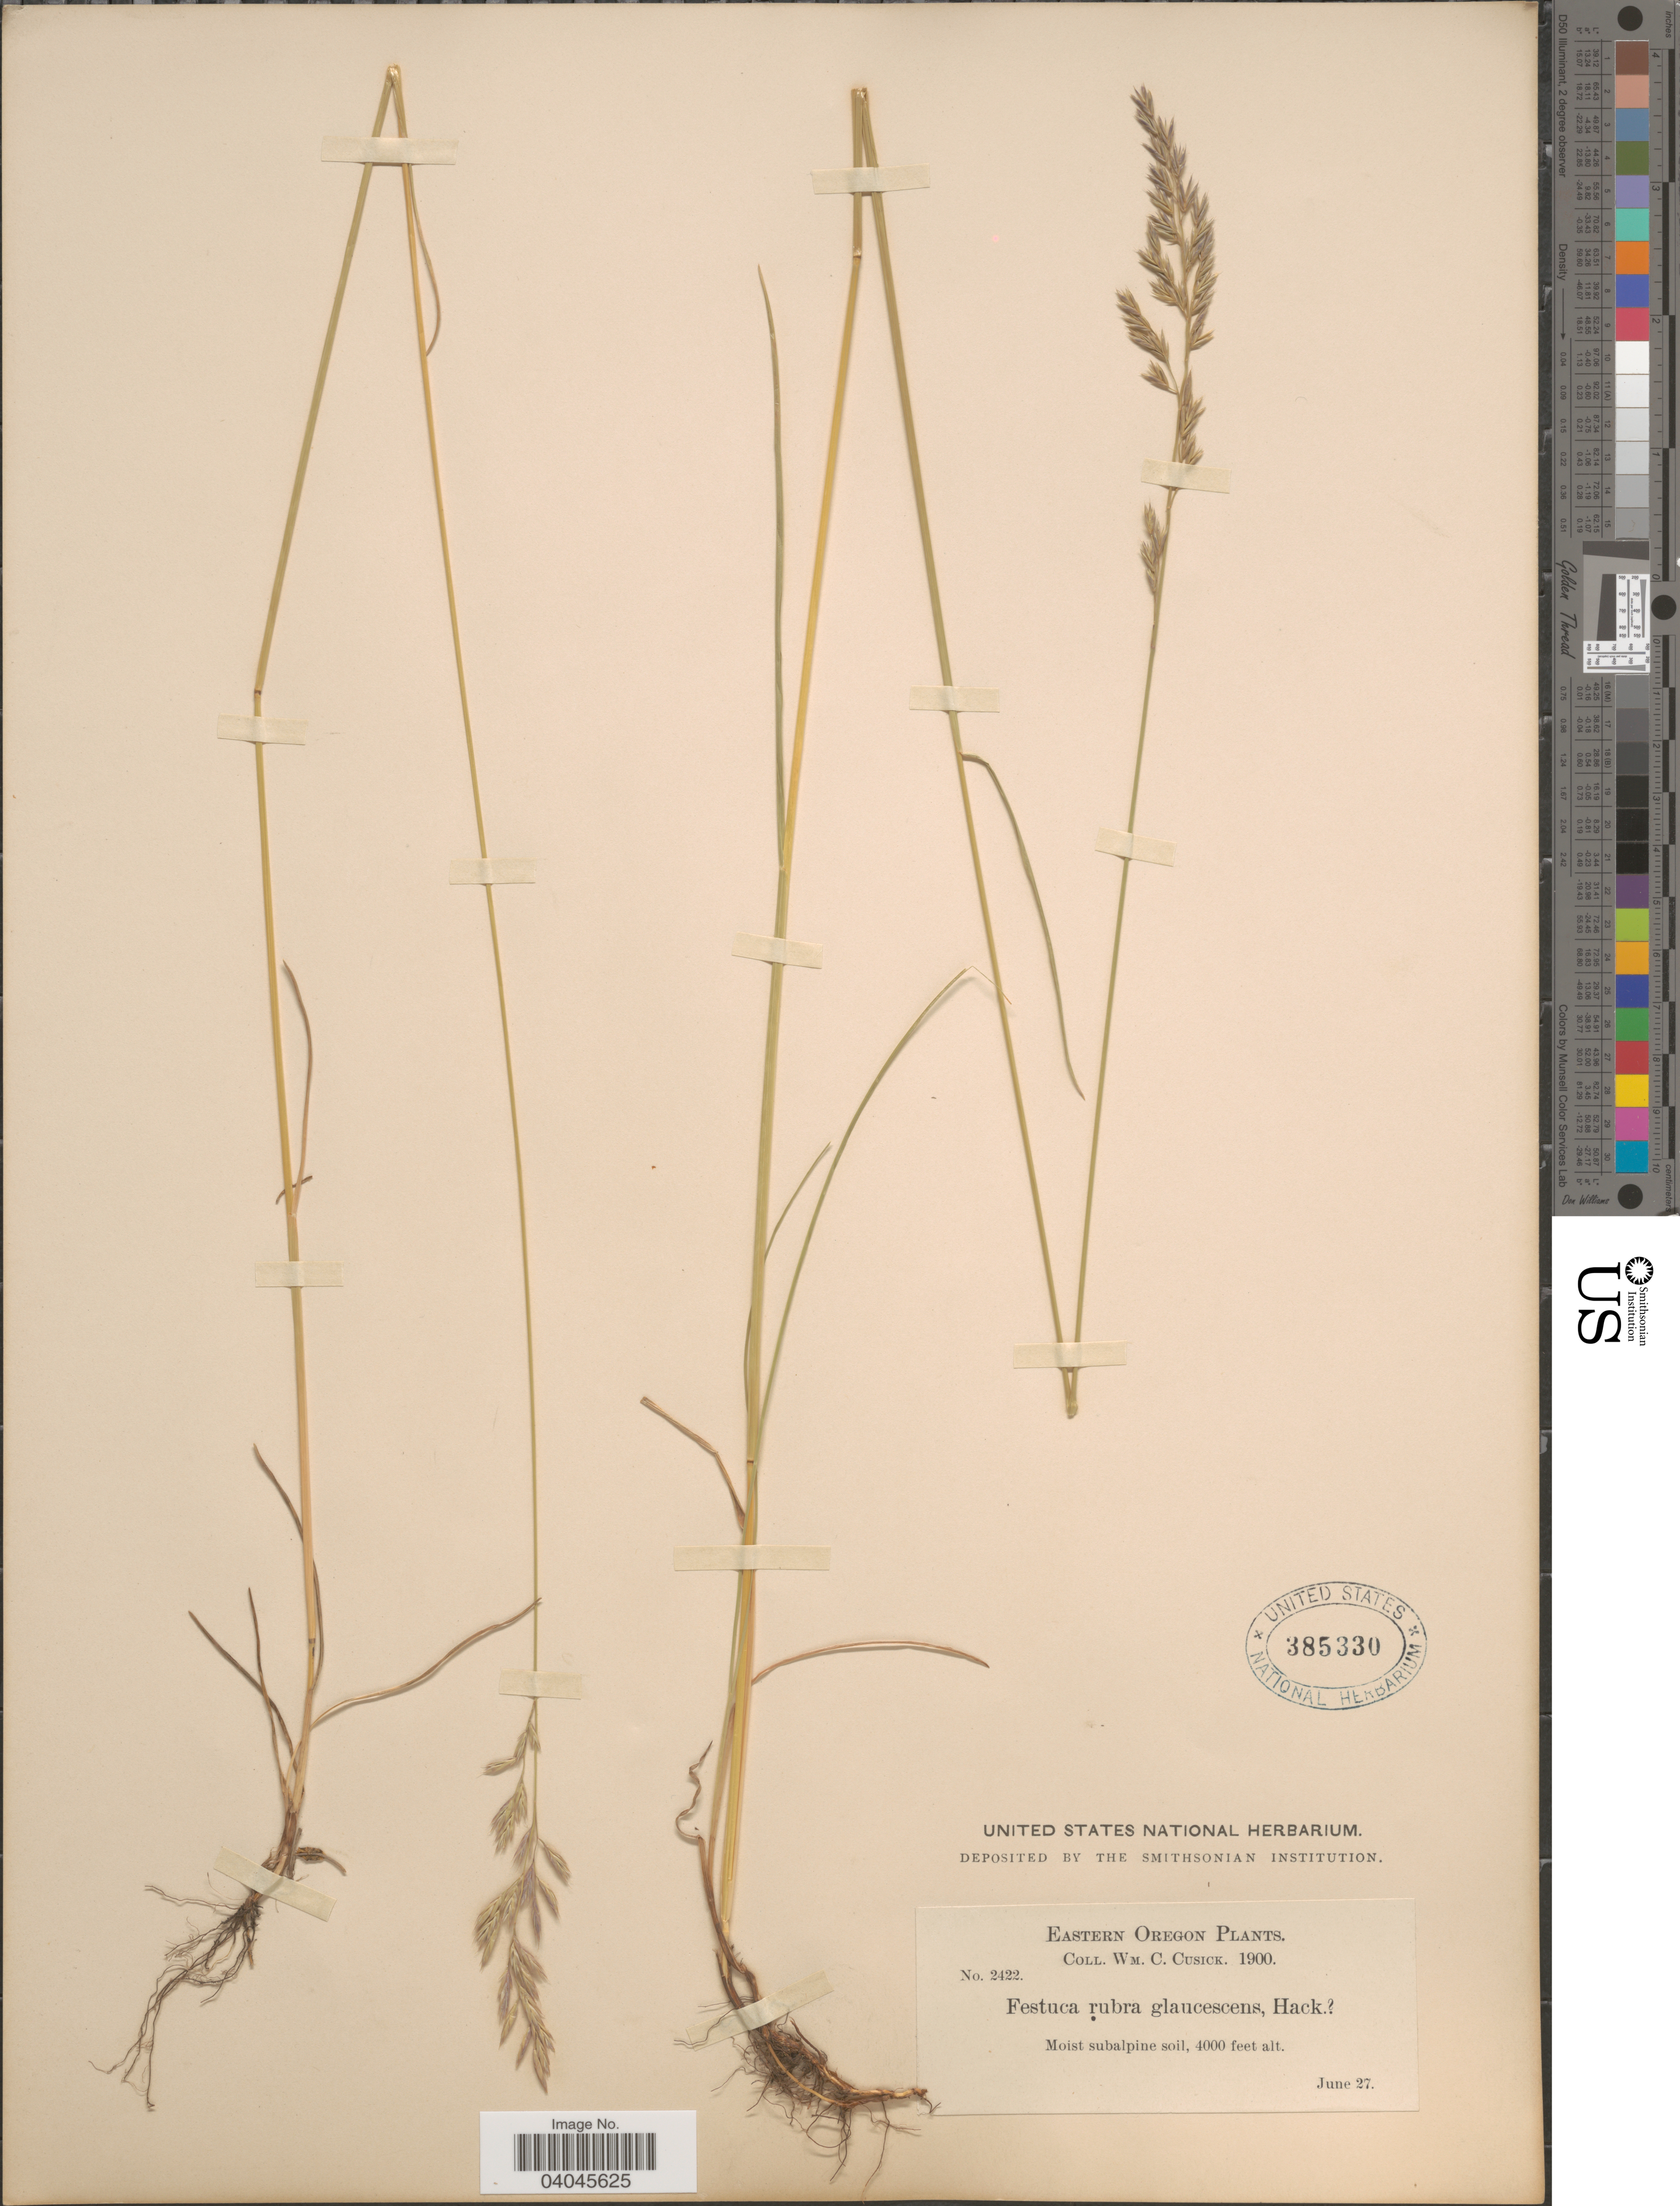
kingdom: Plantae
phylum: Tracheophyta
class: Liliopsida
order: Poales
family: Poaceae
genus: Festuca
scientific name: Festuca rubra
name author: L.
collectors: W. C. Cusick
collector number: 2422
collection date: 1900-06-27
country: United States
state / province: Oregon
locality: Eastern Oregon.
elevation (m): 1219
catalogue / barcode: US 385330